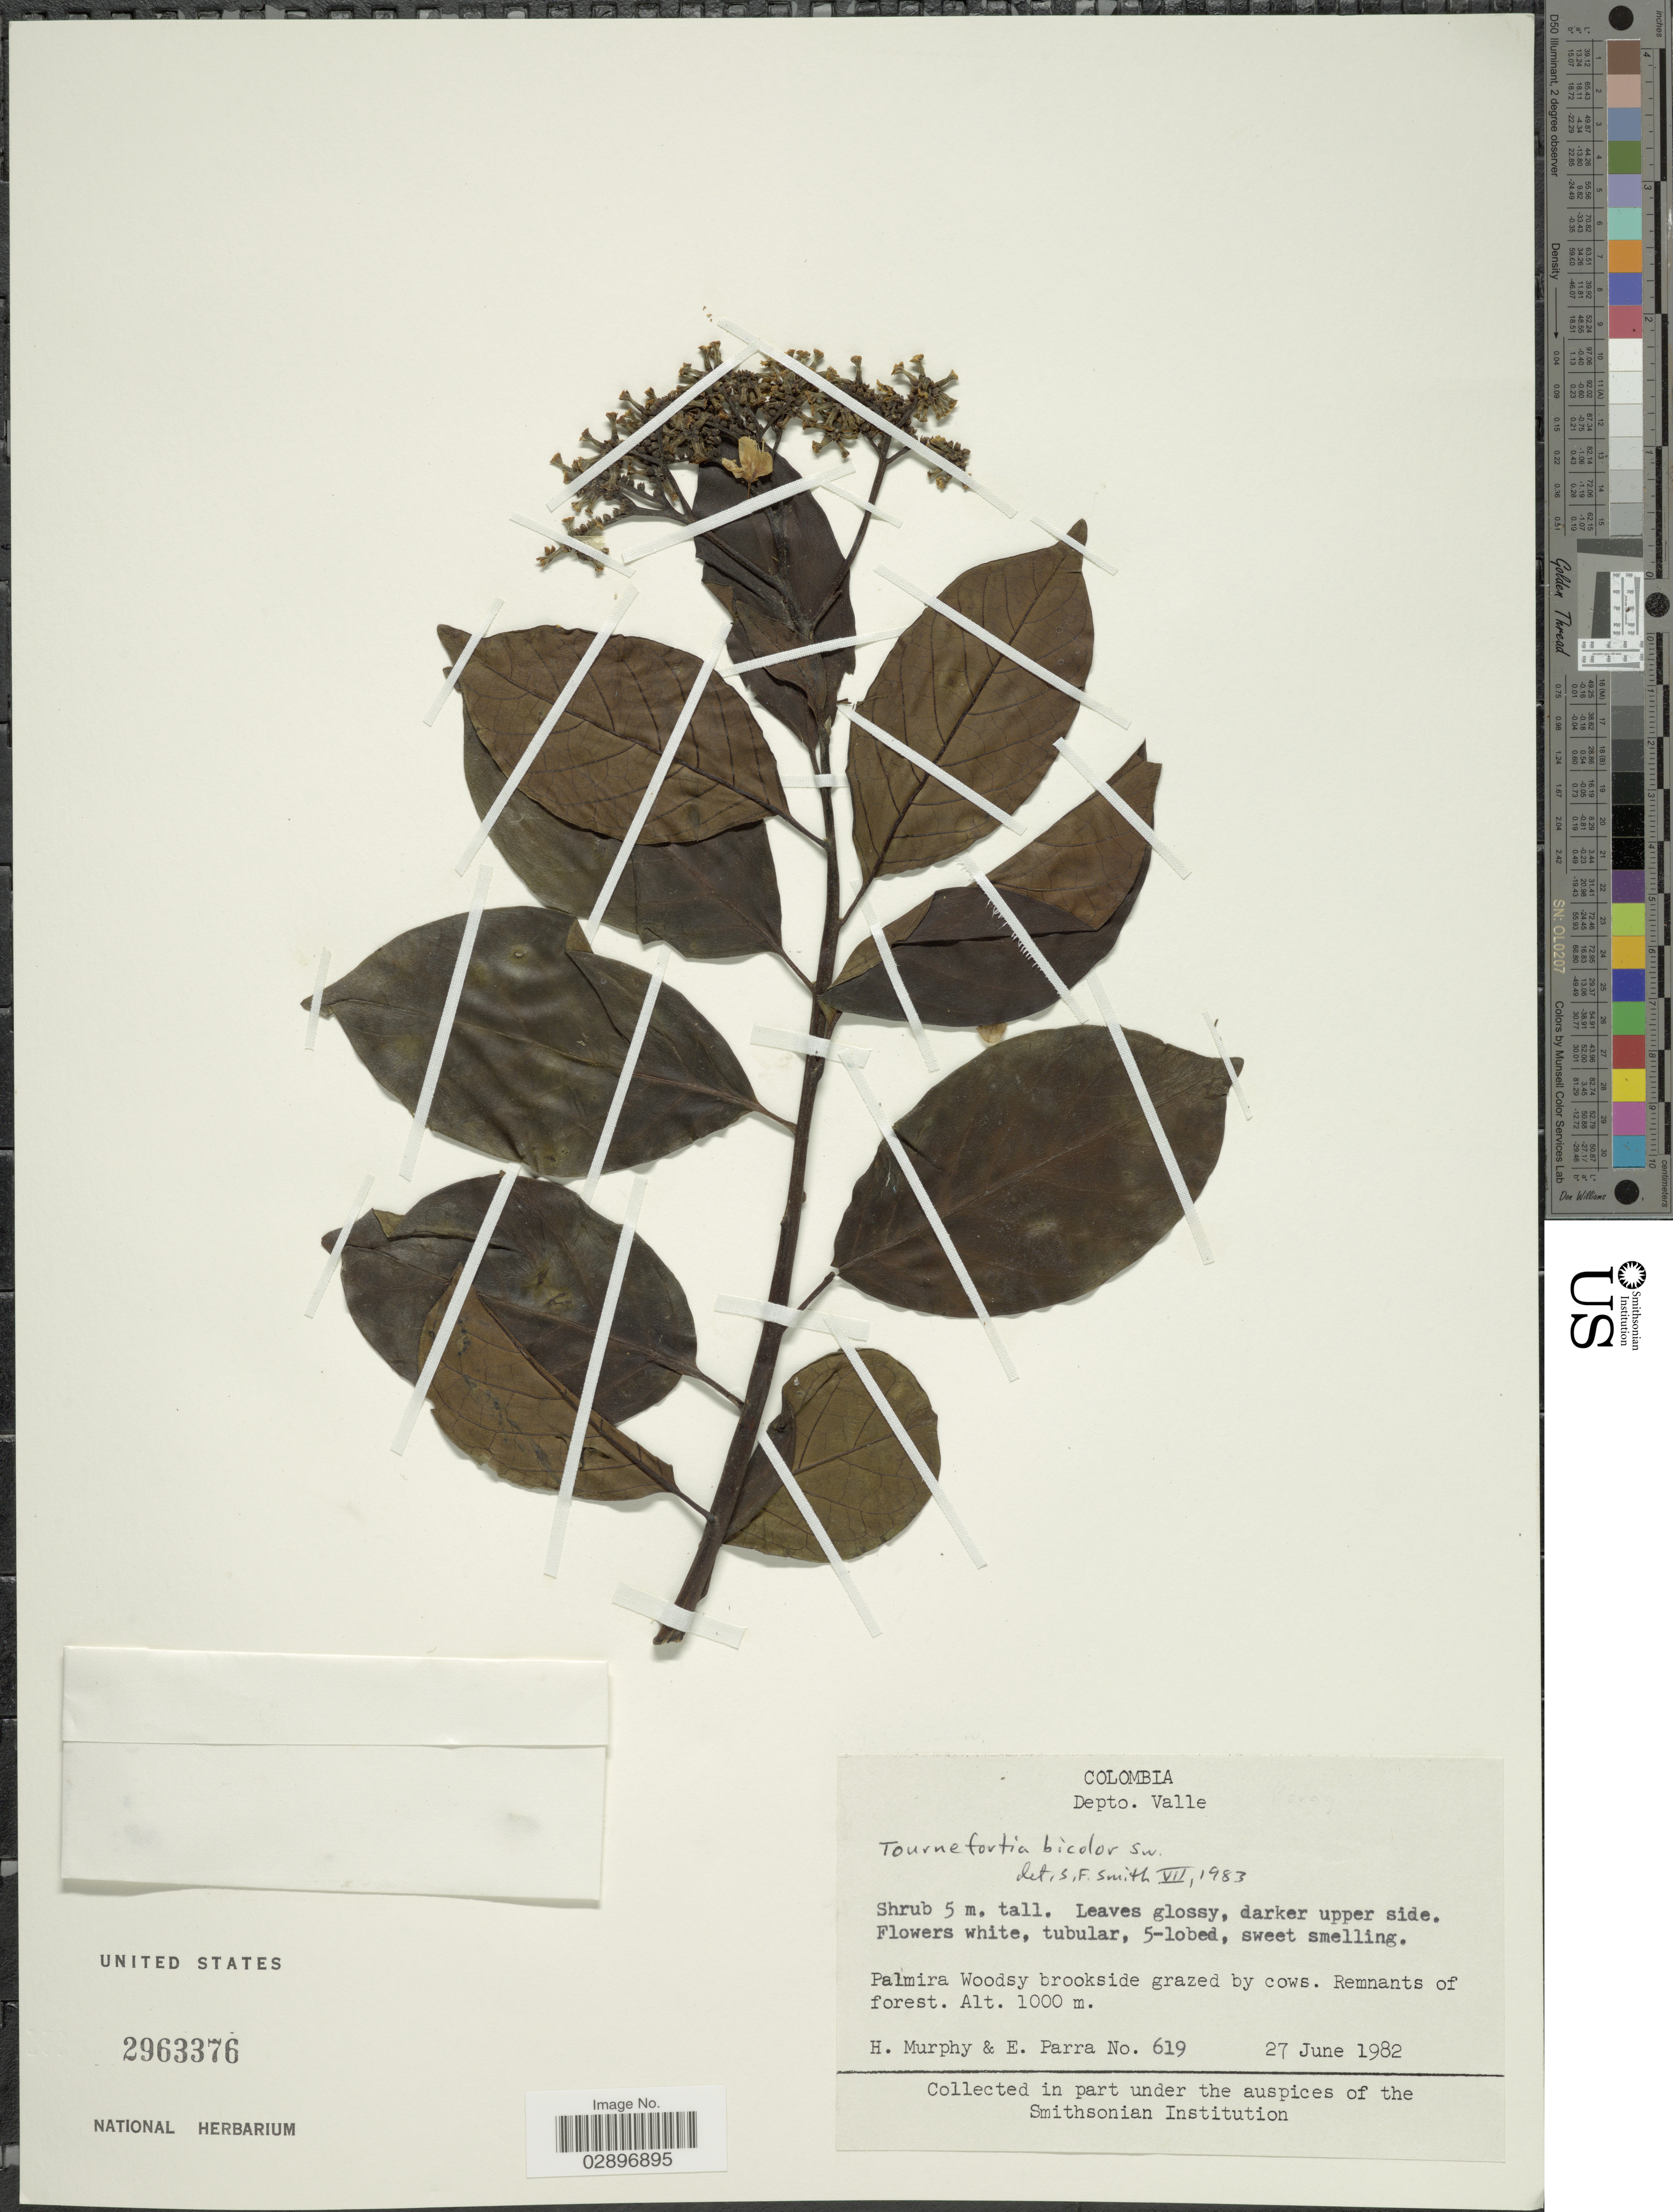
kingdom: Plantae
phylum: Tracheophyta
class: Magnoliopsida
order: Boraginales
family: Heliotropiaceae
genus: Tournefortia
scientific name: Tournefortia bicolor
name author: Sw.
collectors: H. Murphy & E. Parra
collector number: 619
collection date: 1982-06-27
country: Colombia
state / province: Valle del Cauca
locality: Depto. Valle. Palmira Woodsy brookside grazed by cows.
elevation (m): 1000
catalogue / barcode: US 2963376